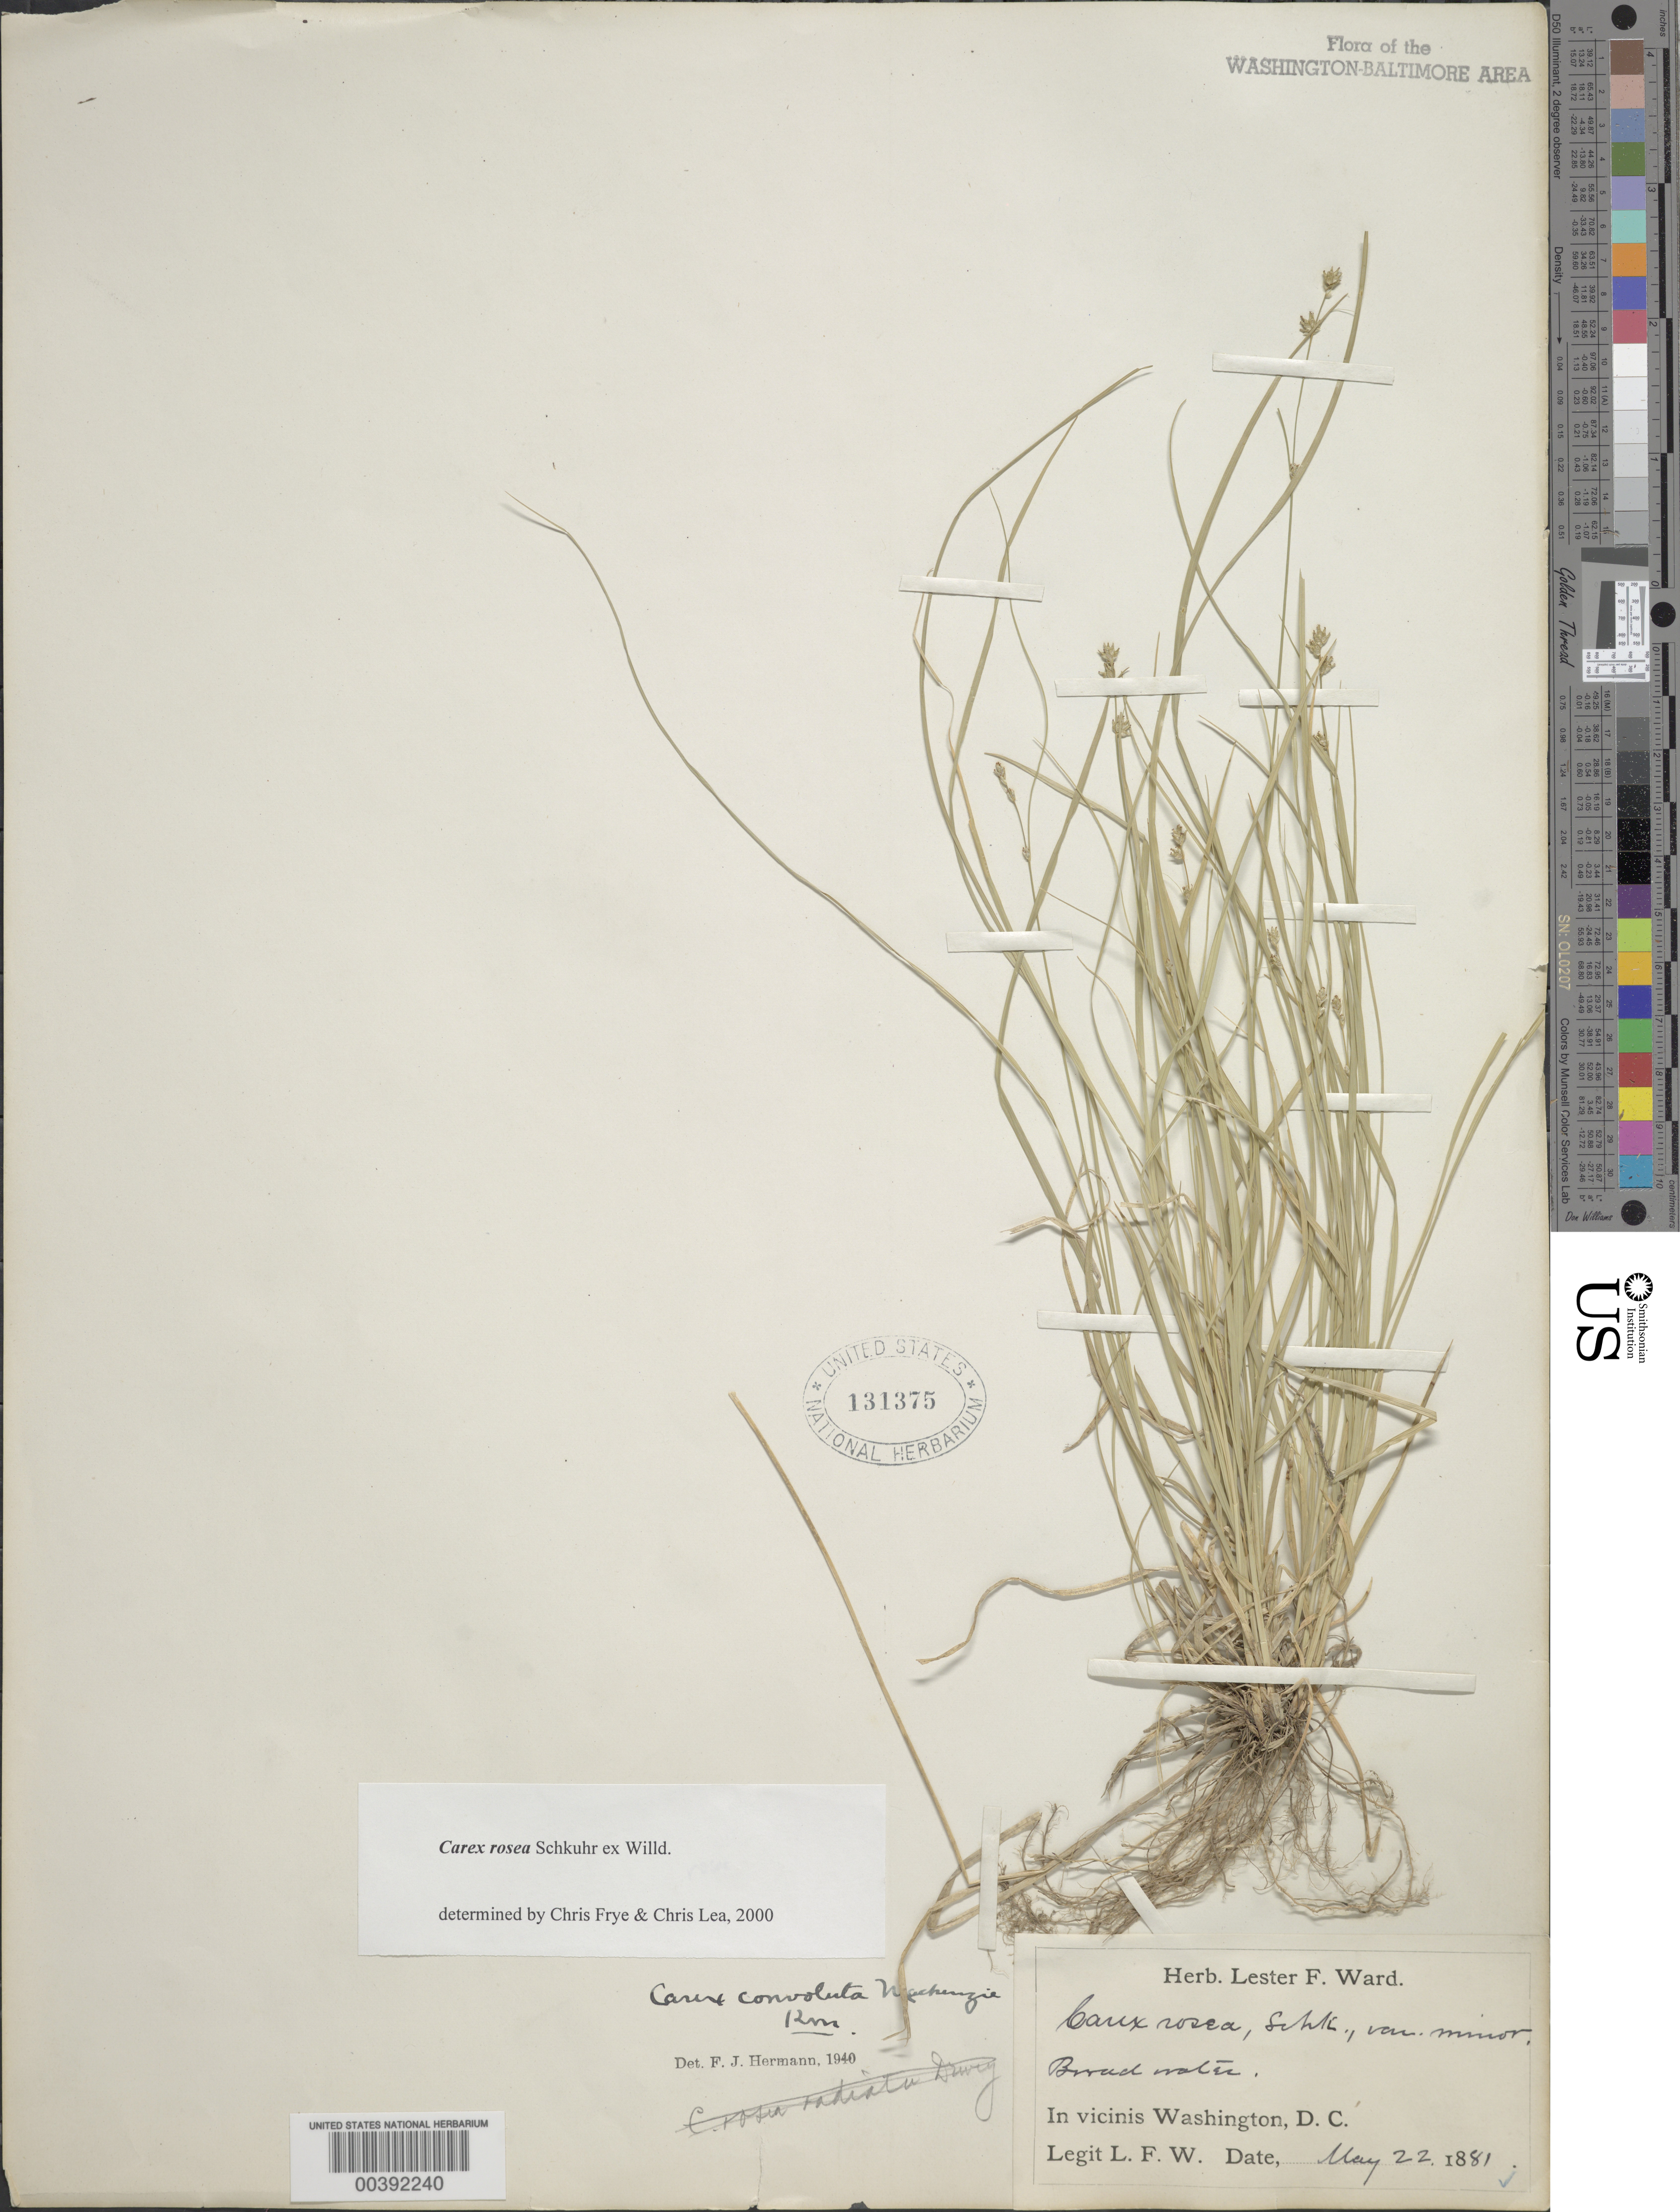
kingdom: Plantae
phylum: Tracheophyta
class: Liliopsida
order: Poales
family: Cyperaceae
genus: Carex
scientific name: Carex rosea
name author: Willd.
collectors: L. F. Ward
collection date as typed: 22 May 1881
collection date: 1881-05-22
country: United States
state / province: Maryland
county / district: Montgomery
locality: Broad Water C. & O. Canal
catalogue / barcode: US 131375